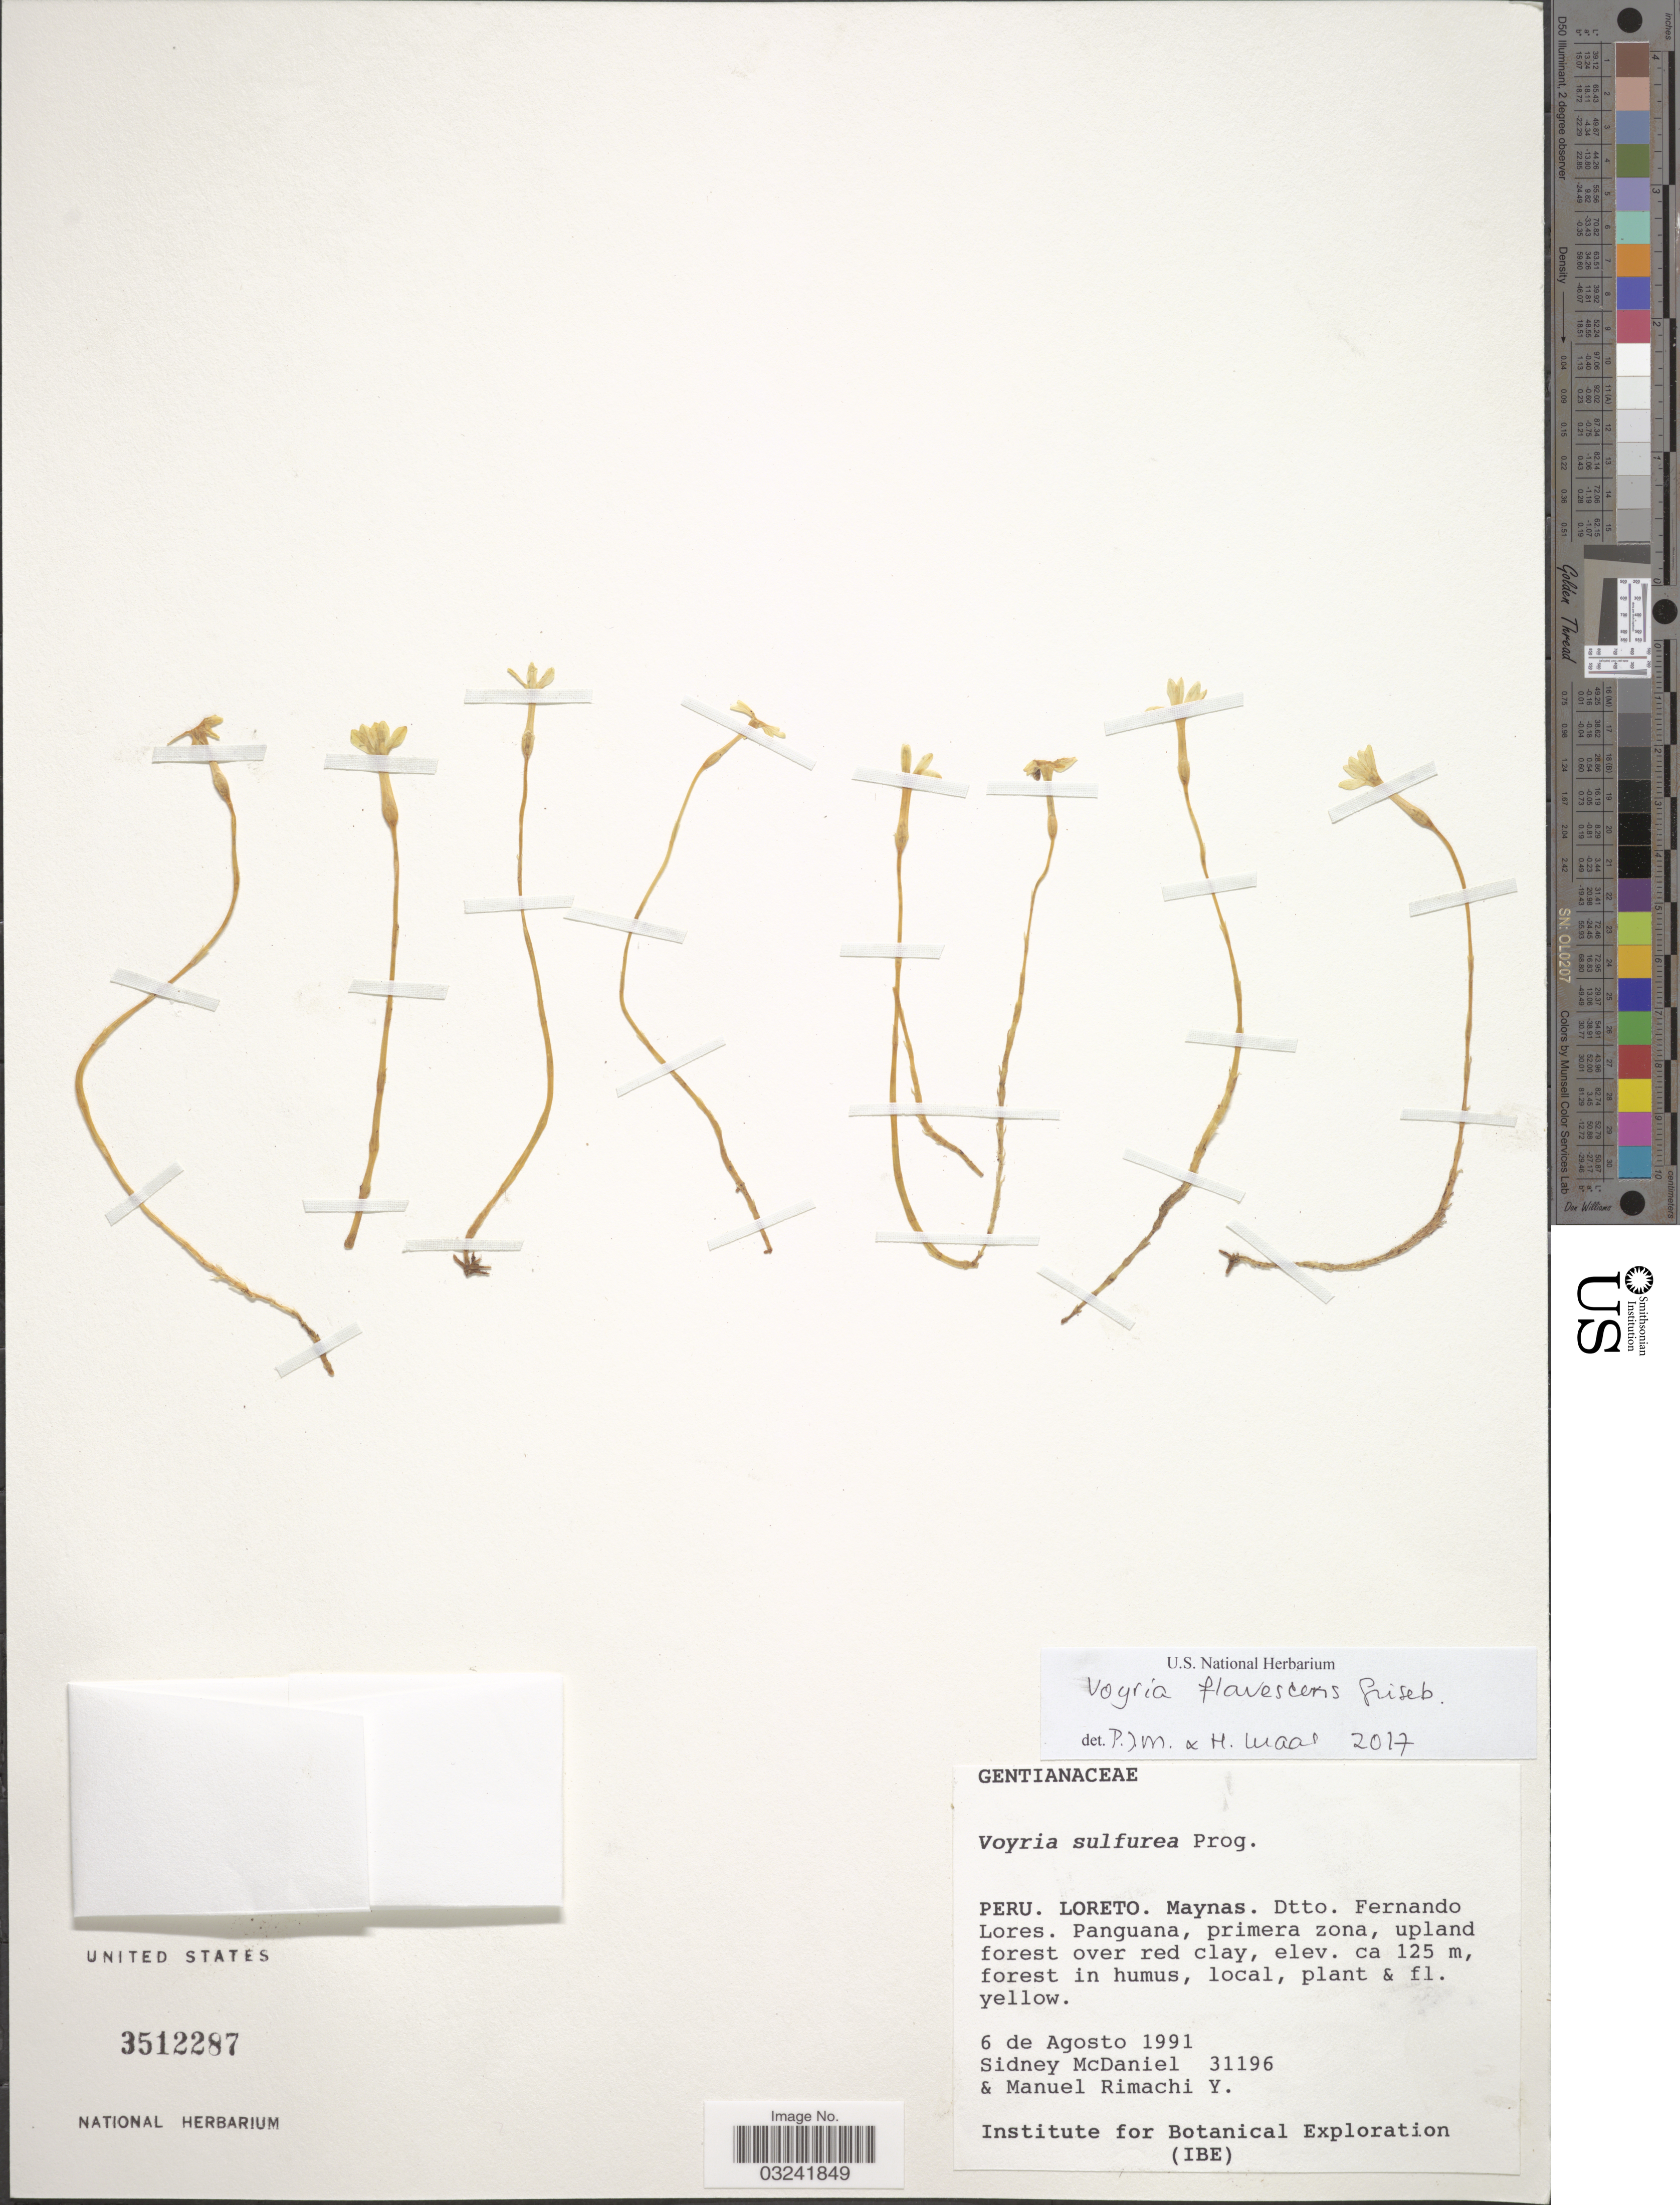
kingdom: Plantae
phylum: Tracheophyta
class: Magnoliopsida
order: Gentianales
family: Gentianaceae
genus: Voyria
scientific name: Voyria flavescens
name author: Griseb.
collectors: S. McDaniel & M. Rimachi Y.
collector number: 31196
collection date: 1991-08-06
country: Peru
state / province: Loreto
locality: Maynas. Dtto. Fernando Lores. Panguana, primera zona.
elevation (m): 125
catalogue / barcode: US 3512287